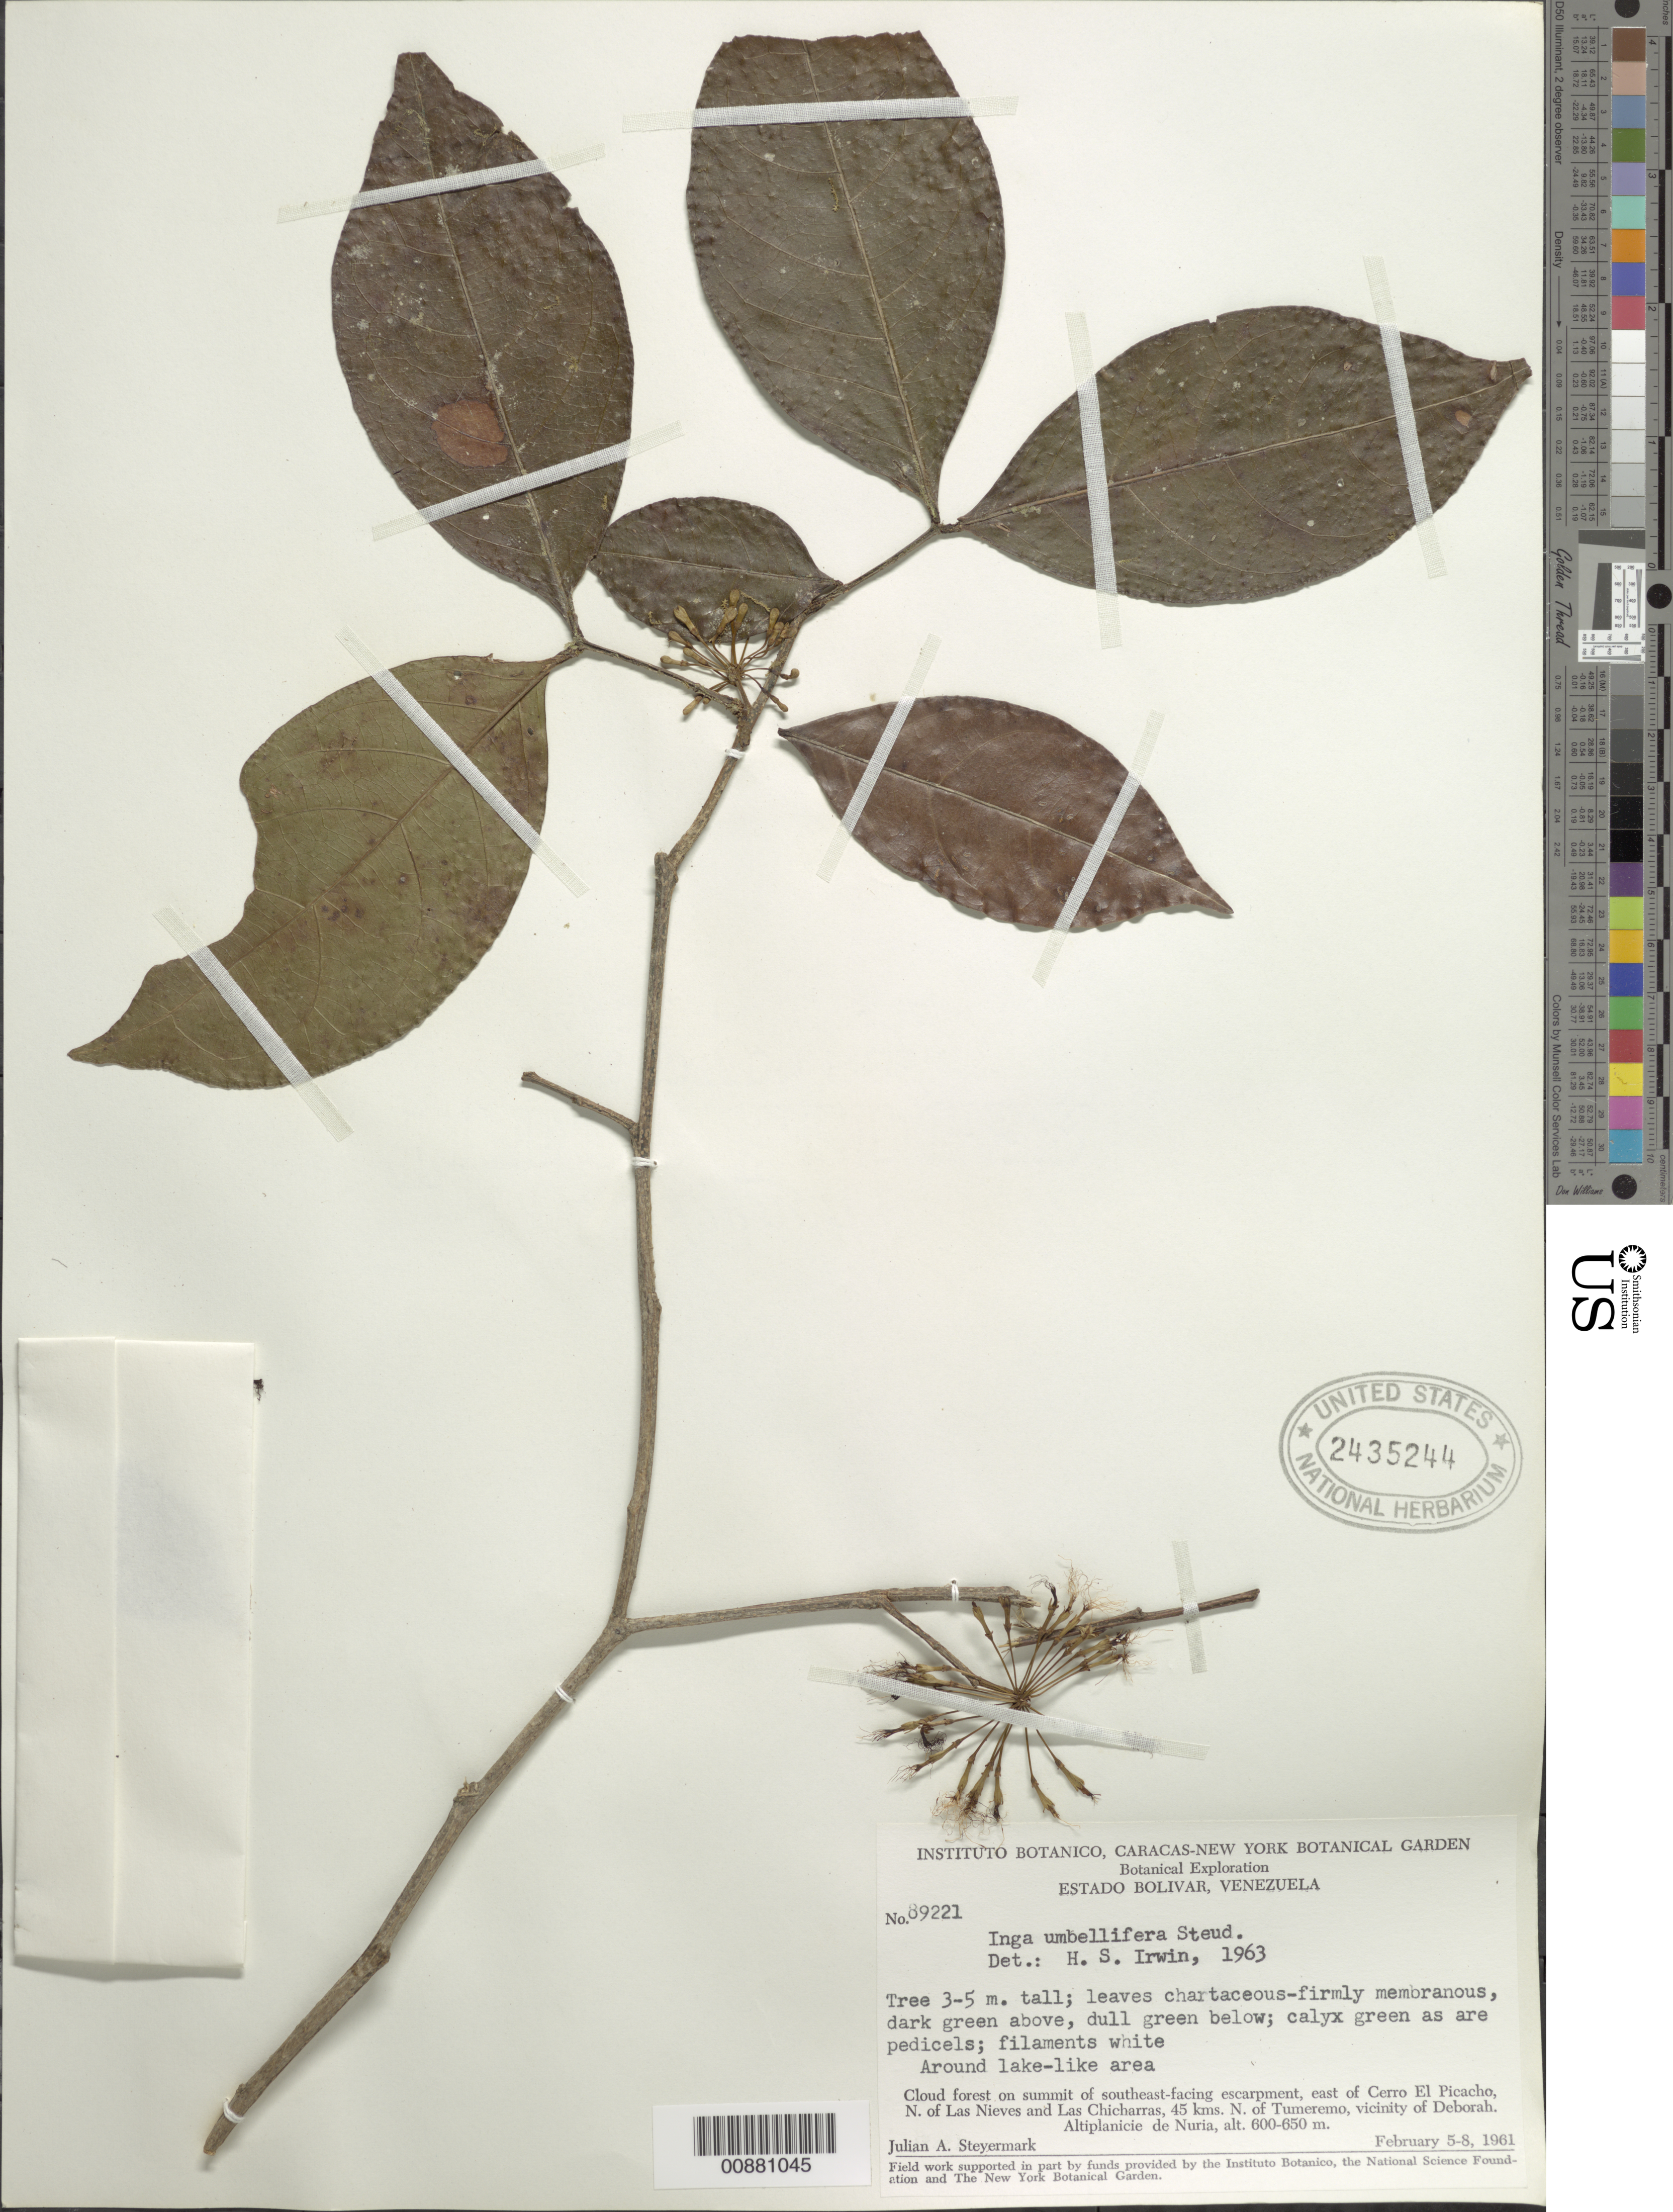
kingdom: Plantae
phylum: Tracheophyta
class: Magnoliopsida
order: Fabales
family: Fabaceae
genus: Inga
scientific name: Inga umbellifera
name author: (Vahl) Steud. ex DC.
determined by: Irwin, Howard S.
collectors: J. Steyermark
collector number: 89221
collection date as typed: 5-Feb-61 to 8-Feb-61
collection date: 1961-02-05/1961-02-08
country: Venezuela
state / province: Bolívar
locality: Cerro El Picacho, E of, N of Las Nieves & Las Chicharras, 45 km N of Tumeremo; vic of Deborah; Altiplanicie de Nuria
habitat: Cloud forest on summit of southeast-facing escarpment; around lake-like area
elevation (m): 600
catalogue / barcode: US 2435244